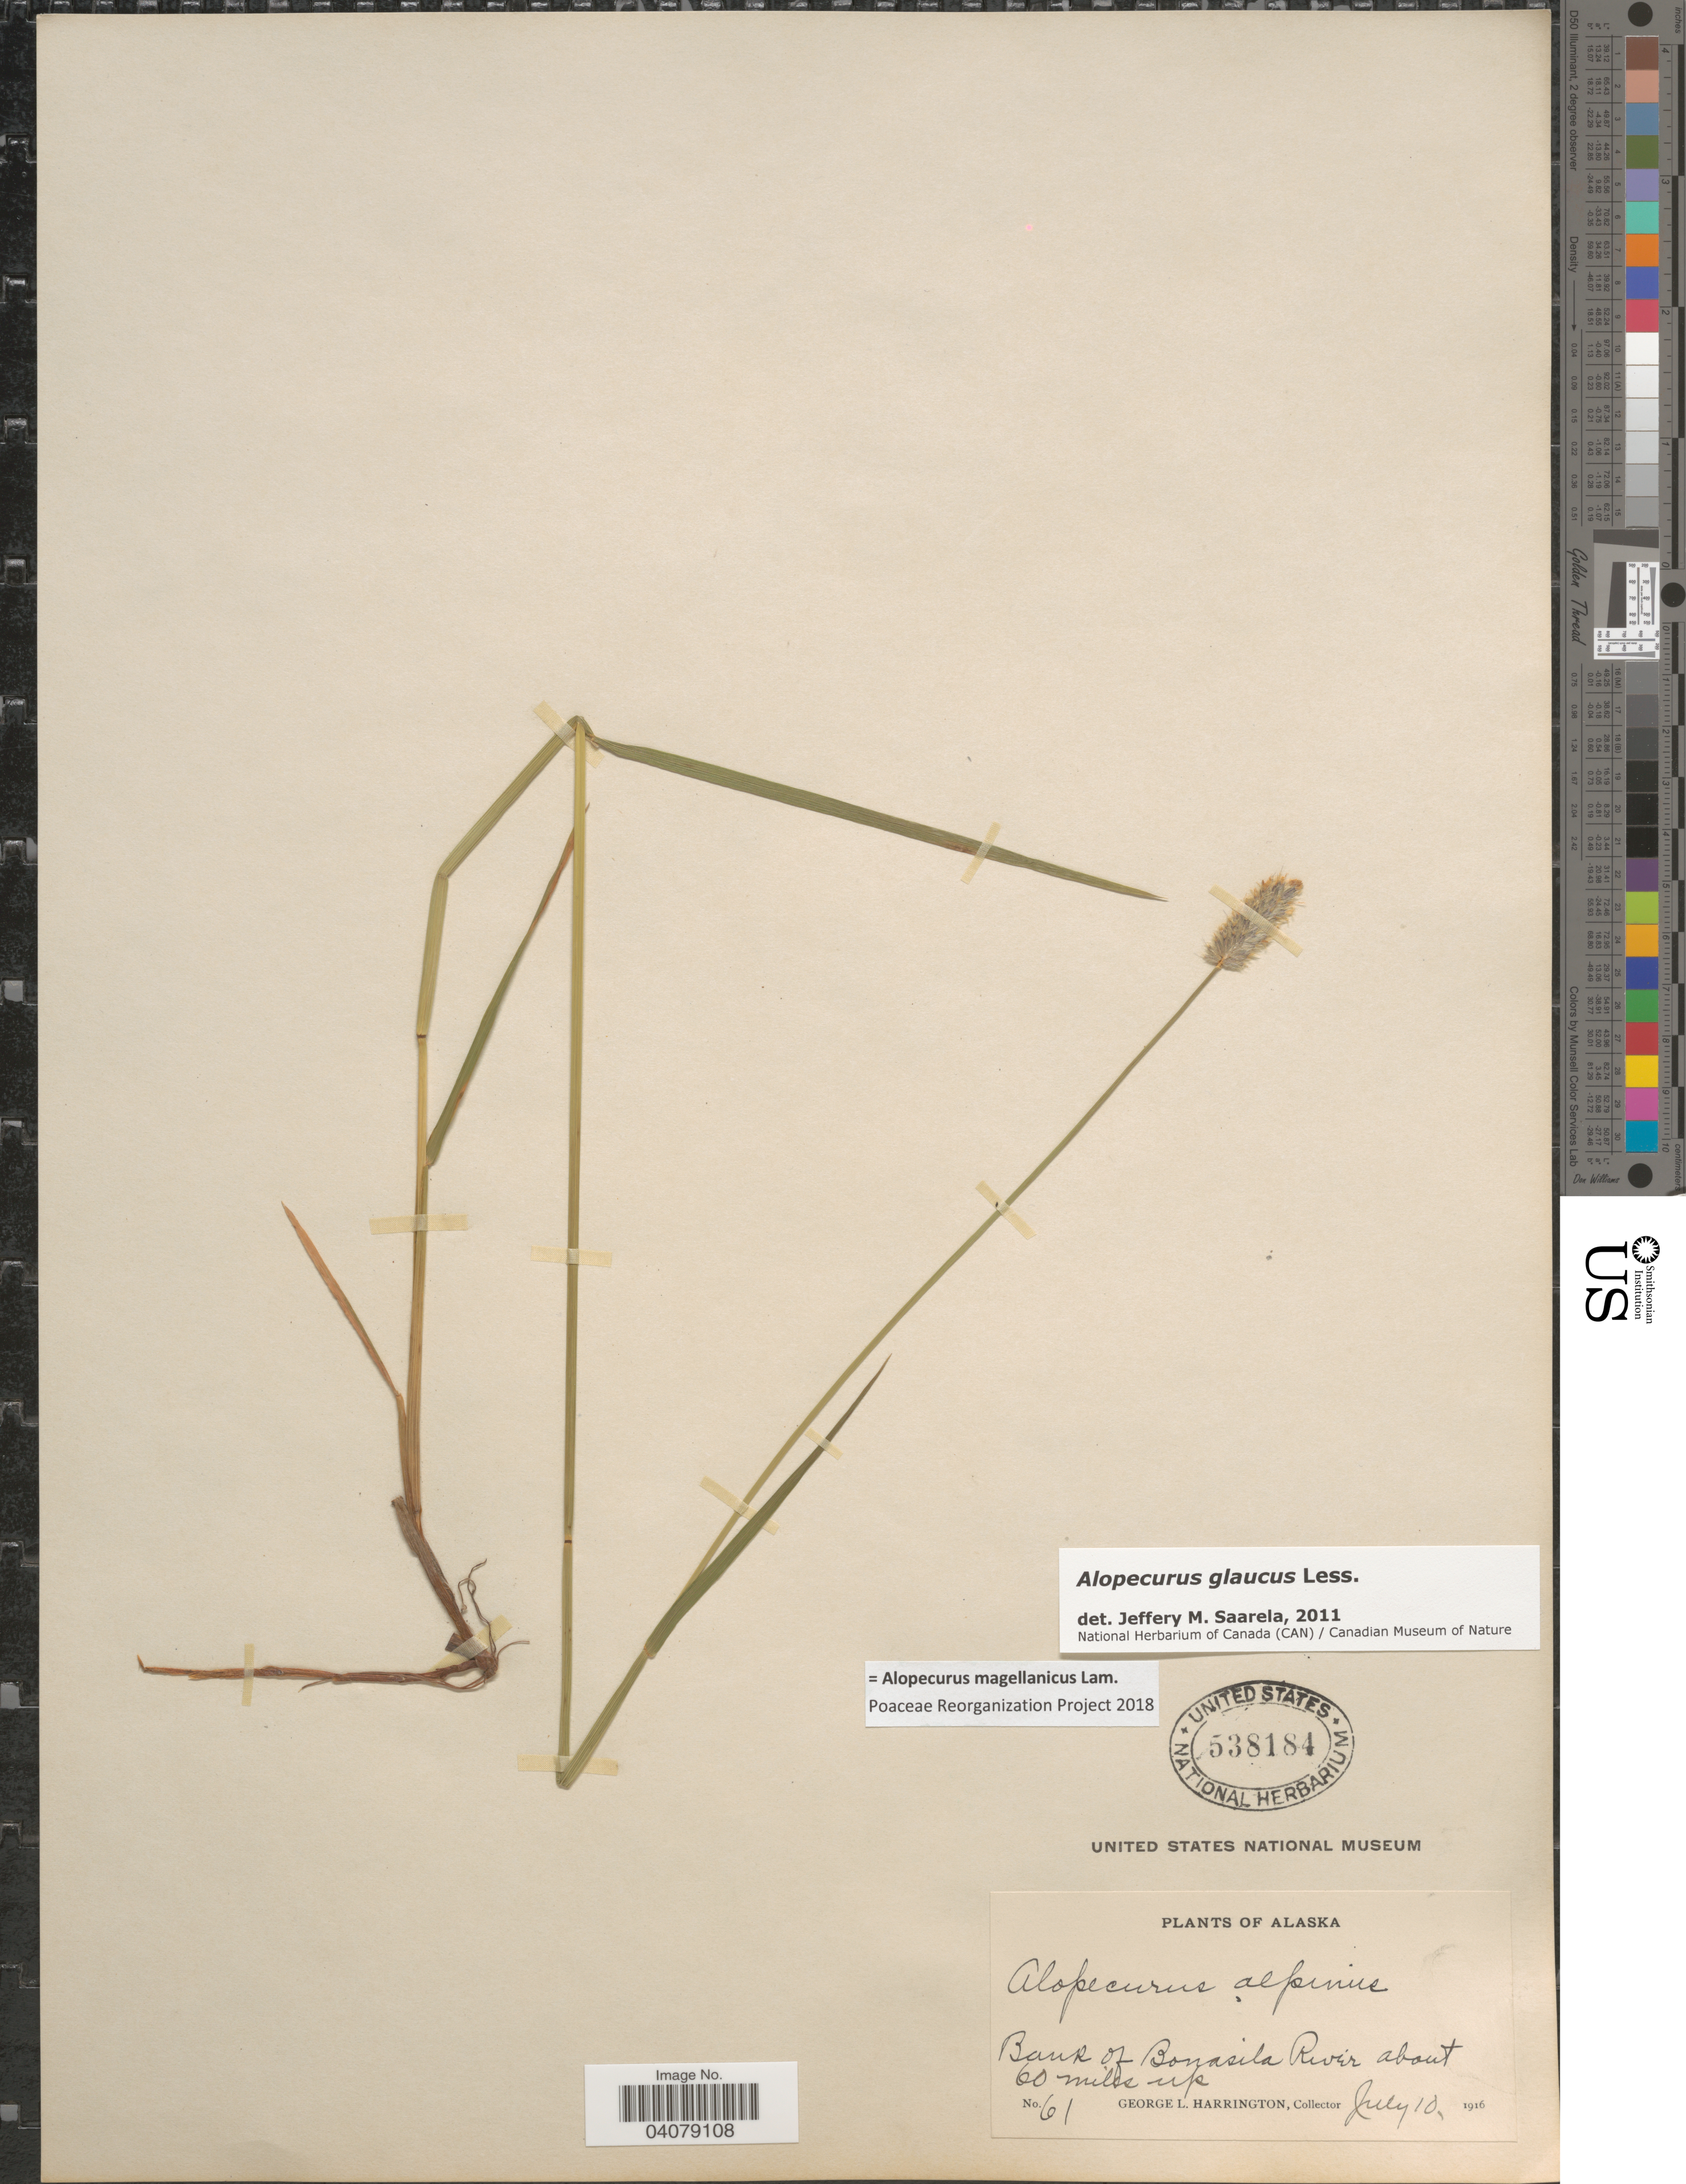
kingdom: Plantae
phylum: Tracheophyta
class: Liliopsida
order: Poales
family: Poaceae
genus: Alopecurus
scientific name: Alopecurus magellanicus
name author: Lam.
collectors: G. Harrington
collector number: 61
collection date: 1916-07-10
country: United States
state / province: Alaska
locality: Bank of Bonasila River about 60 miles up.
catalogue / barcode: US 538184